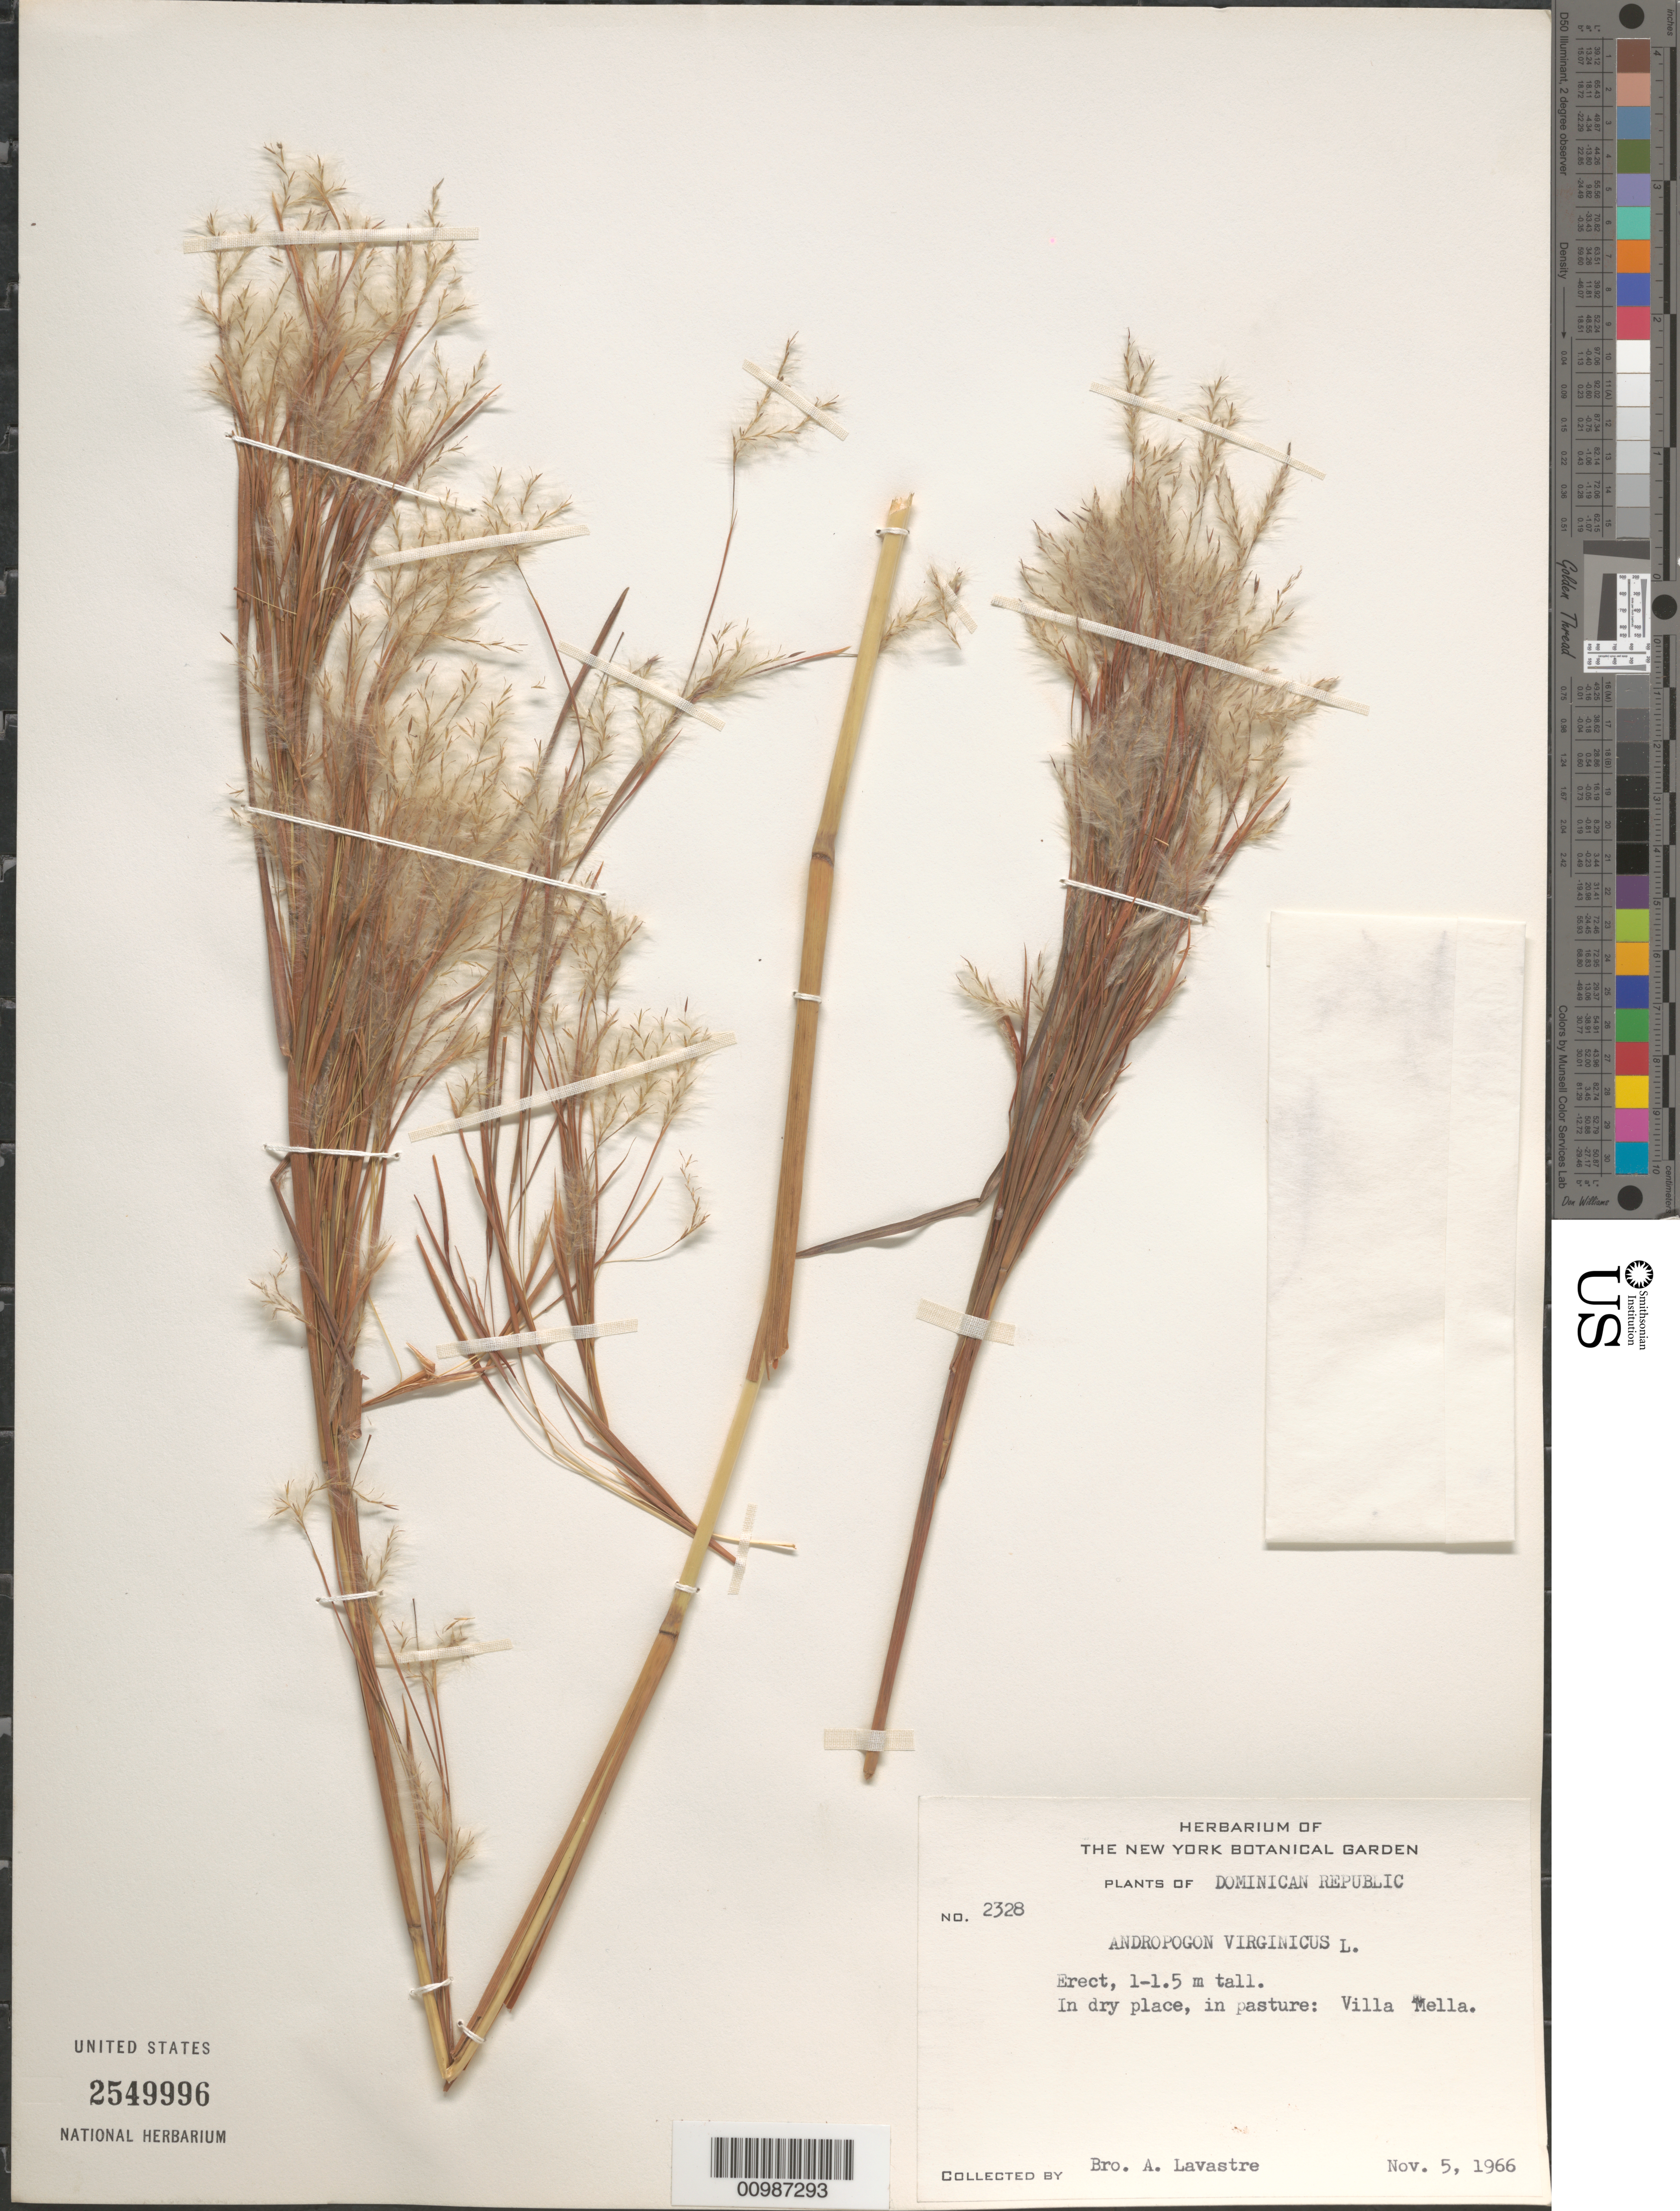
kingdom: Plantae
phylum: Tracheophyta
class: Liliopsida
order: Poales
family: Poaceae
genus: Andropogon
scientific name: Andropogon virginicus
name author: L.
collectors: B. Lavastre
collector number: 2328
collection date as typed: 05 Nov 1966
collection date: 1966-11-05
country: Dominican Republic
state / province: Distrito Nacional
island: Hispaniola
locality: Villa Mella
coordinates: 0 N, 0 E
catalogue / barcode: US 2549996